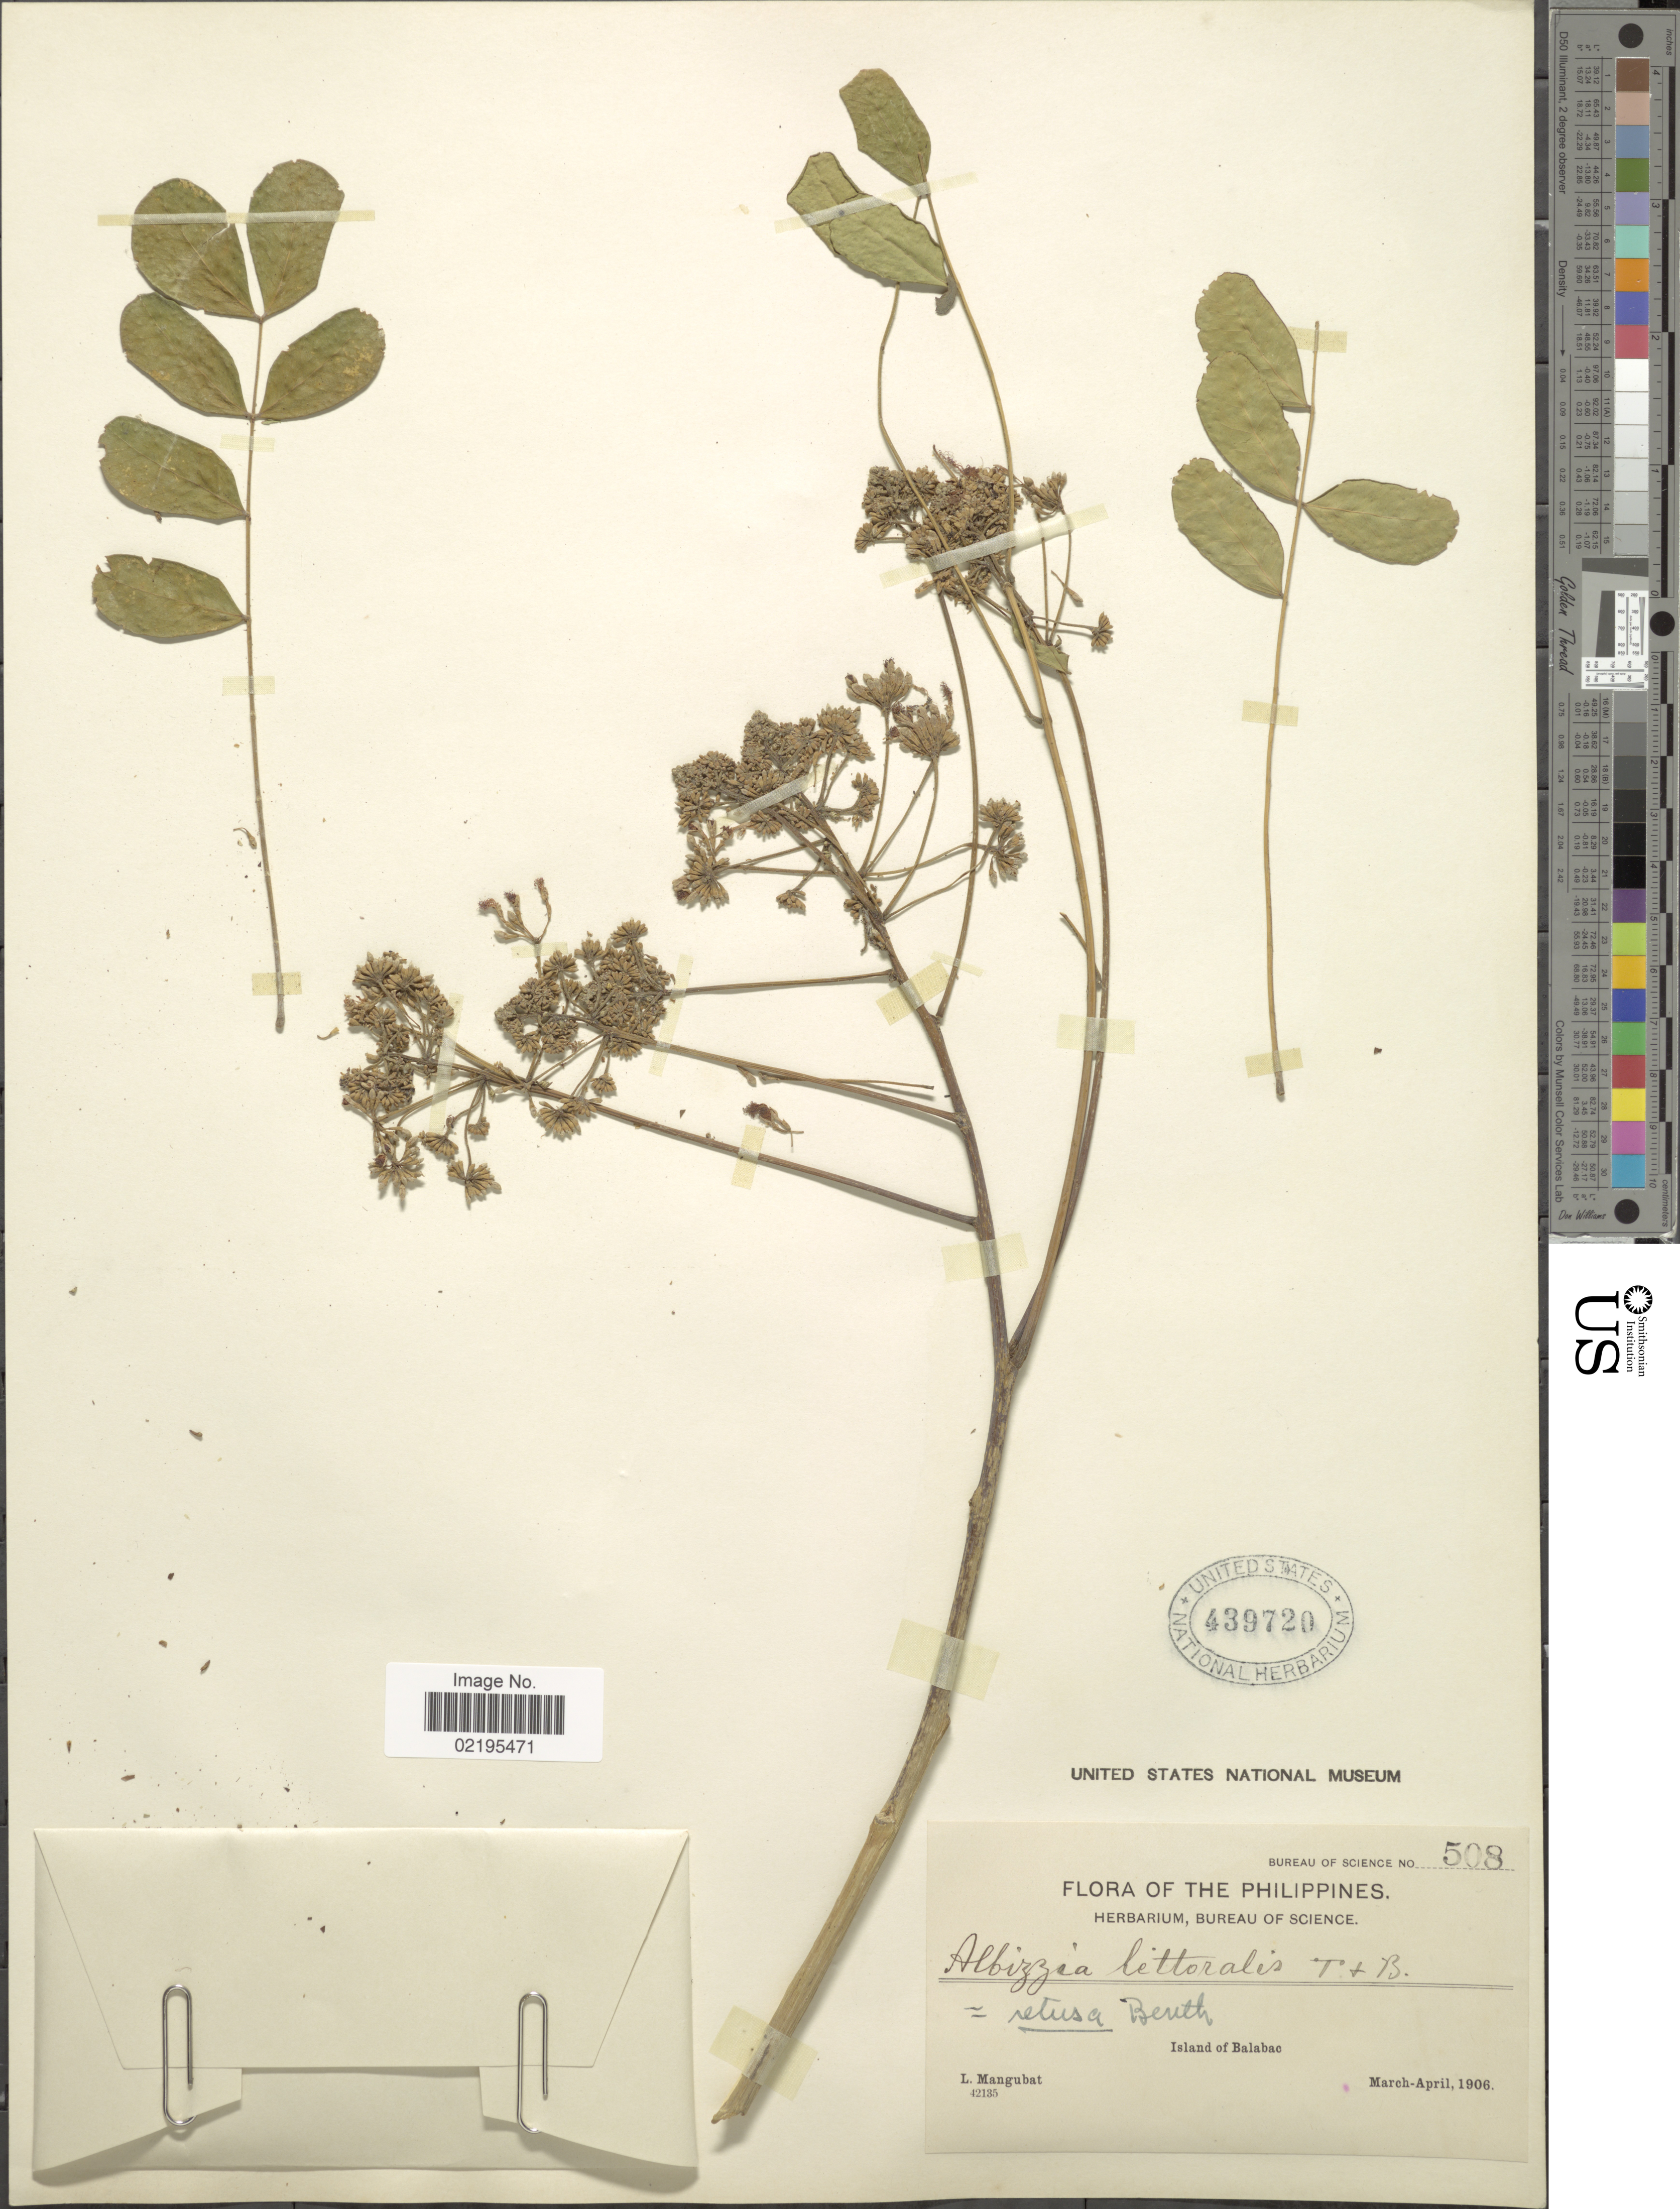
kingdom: Plantae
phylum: Tracheophyta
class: Magnoliopsida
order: Fabales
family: Fabaceae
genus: Albizia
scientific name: Albizia retusa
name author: Benth.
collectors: L. Mangubat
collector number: Bureau of Science 508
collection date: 1906-03/1906-04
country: Philippines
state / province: Mimaropa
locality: Island of Balabac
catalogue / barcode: US 439720